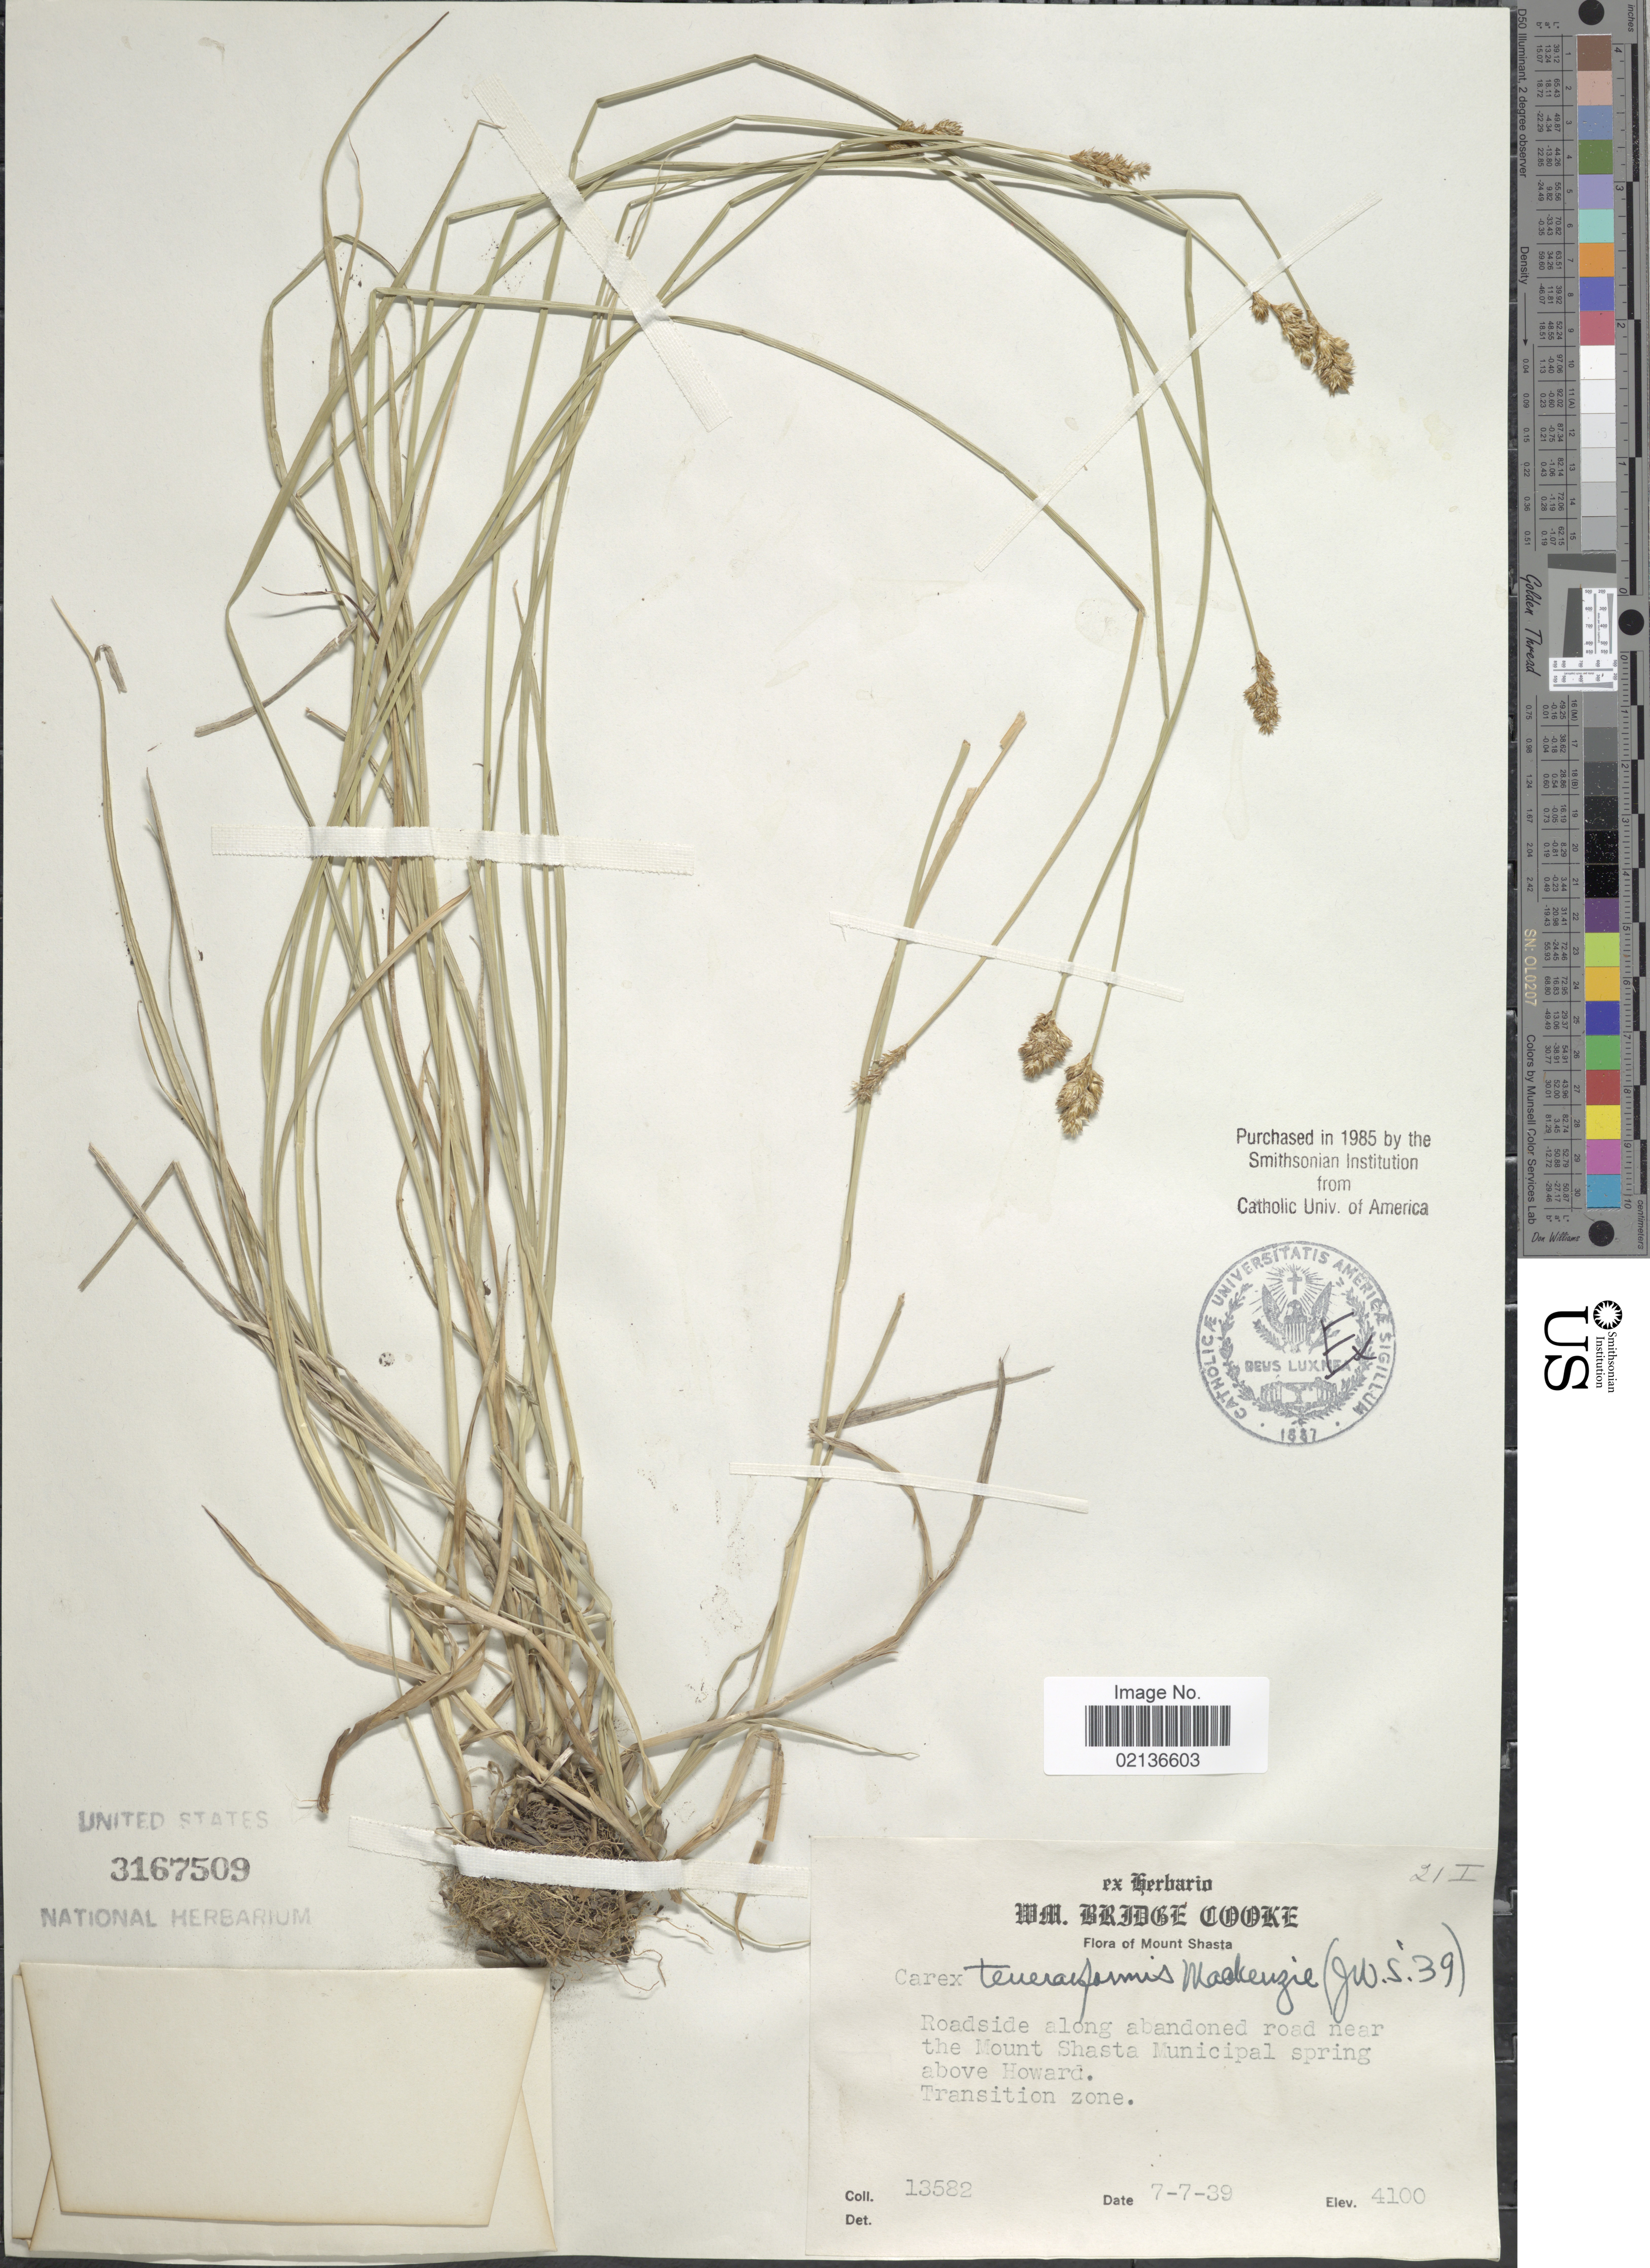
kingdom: Plantae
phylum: Tracheophyta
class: Liliopsida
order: Poales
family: Cyperaceae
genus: Carex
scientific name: Carex subfusca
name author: W. Boott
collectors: W. B. Cooke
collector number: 13582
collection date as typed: Transcribed d/m/y: 7/7/39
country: United States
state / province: California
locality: Mount Shasta, Roadside along abandoned road near the Mount Shasta Municipal spring above Howard, Transition zone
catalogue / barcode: US 3167509